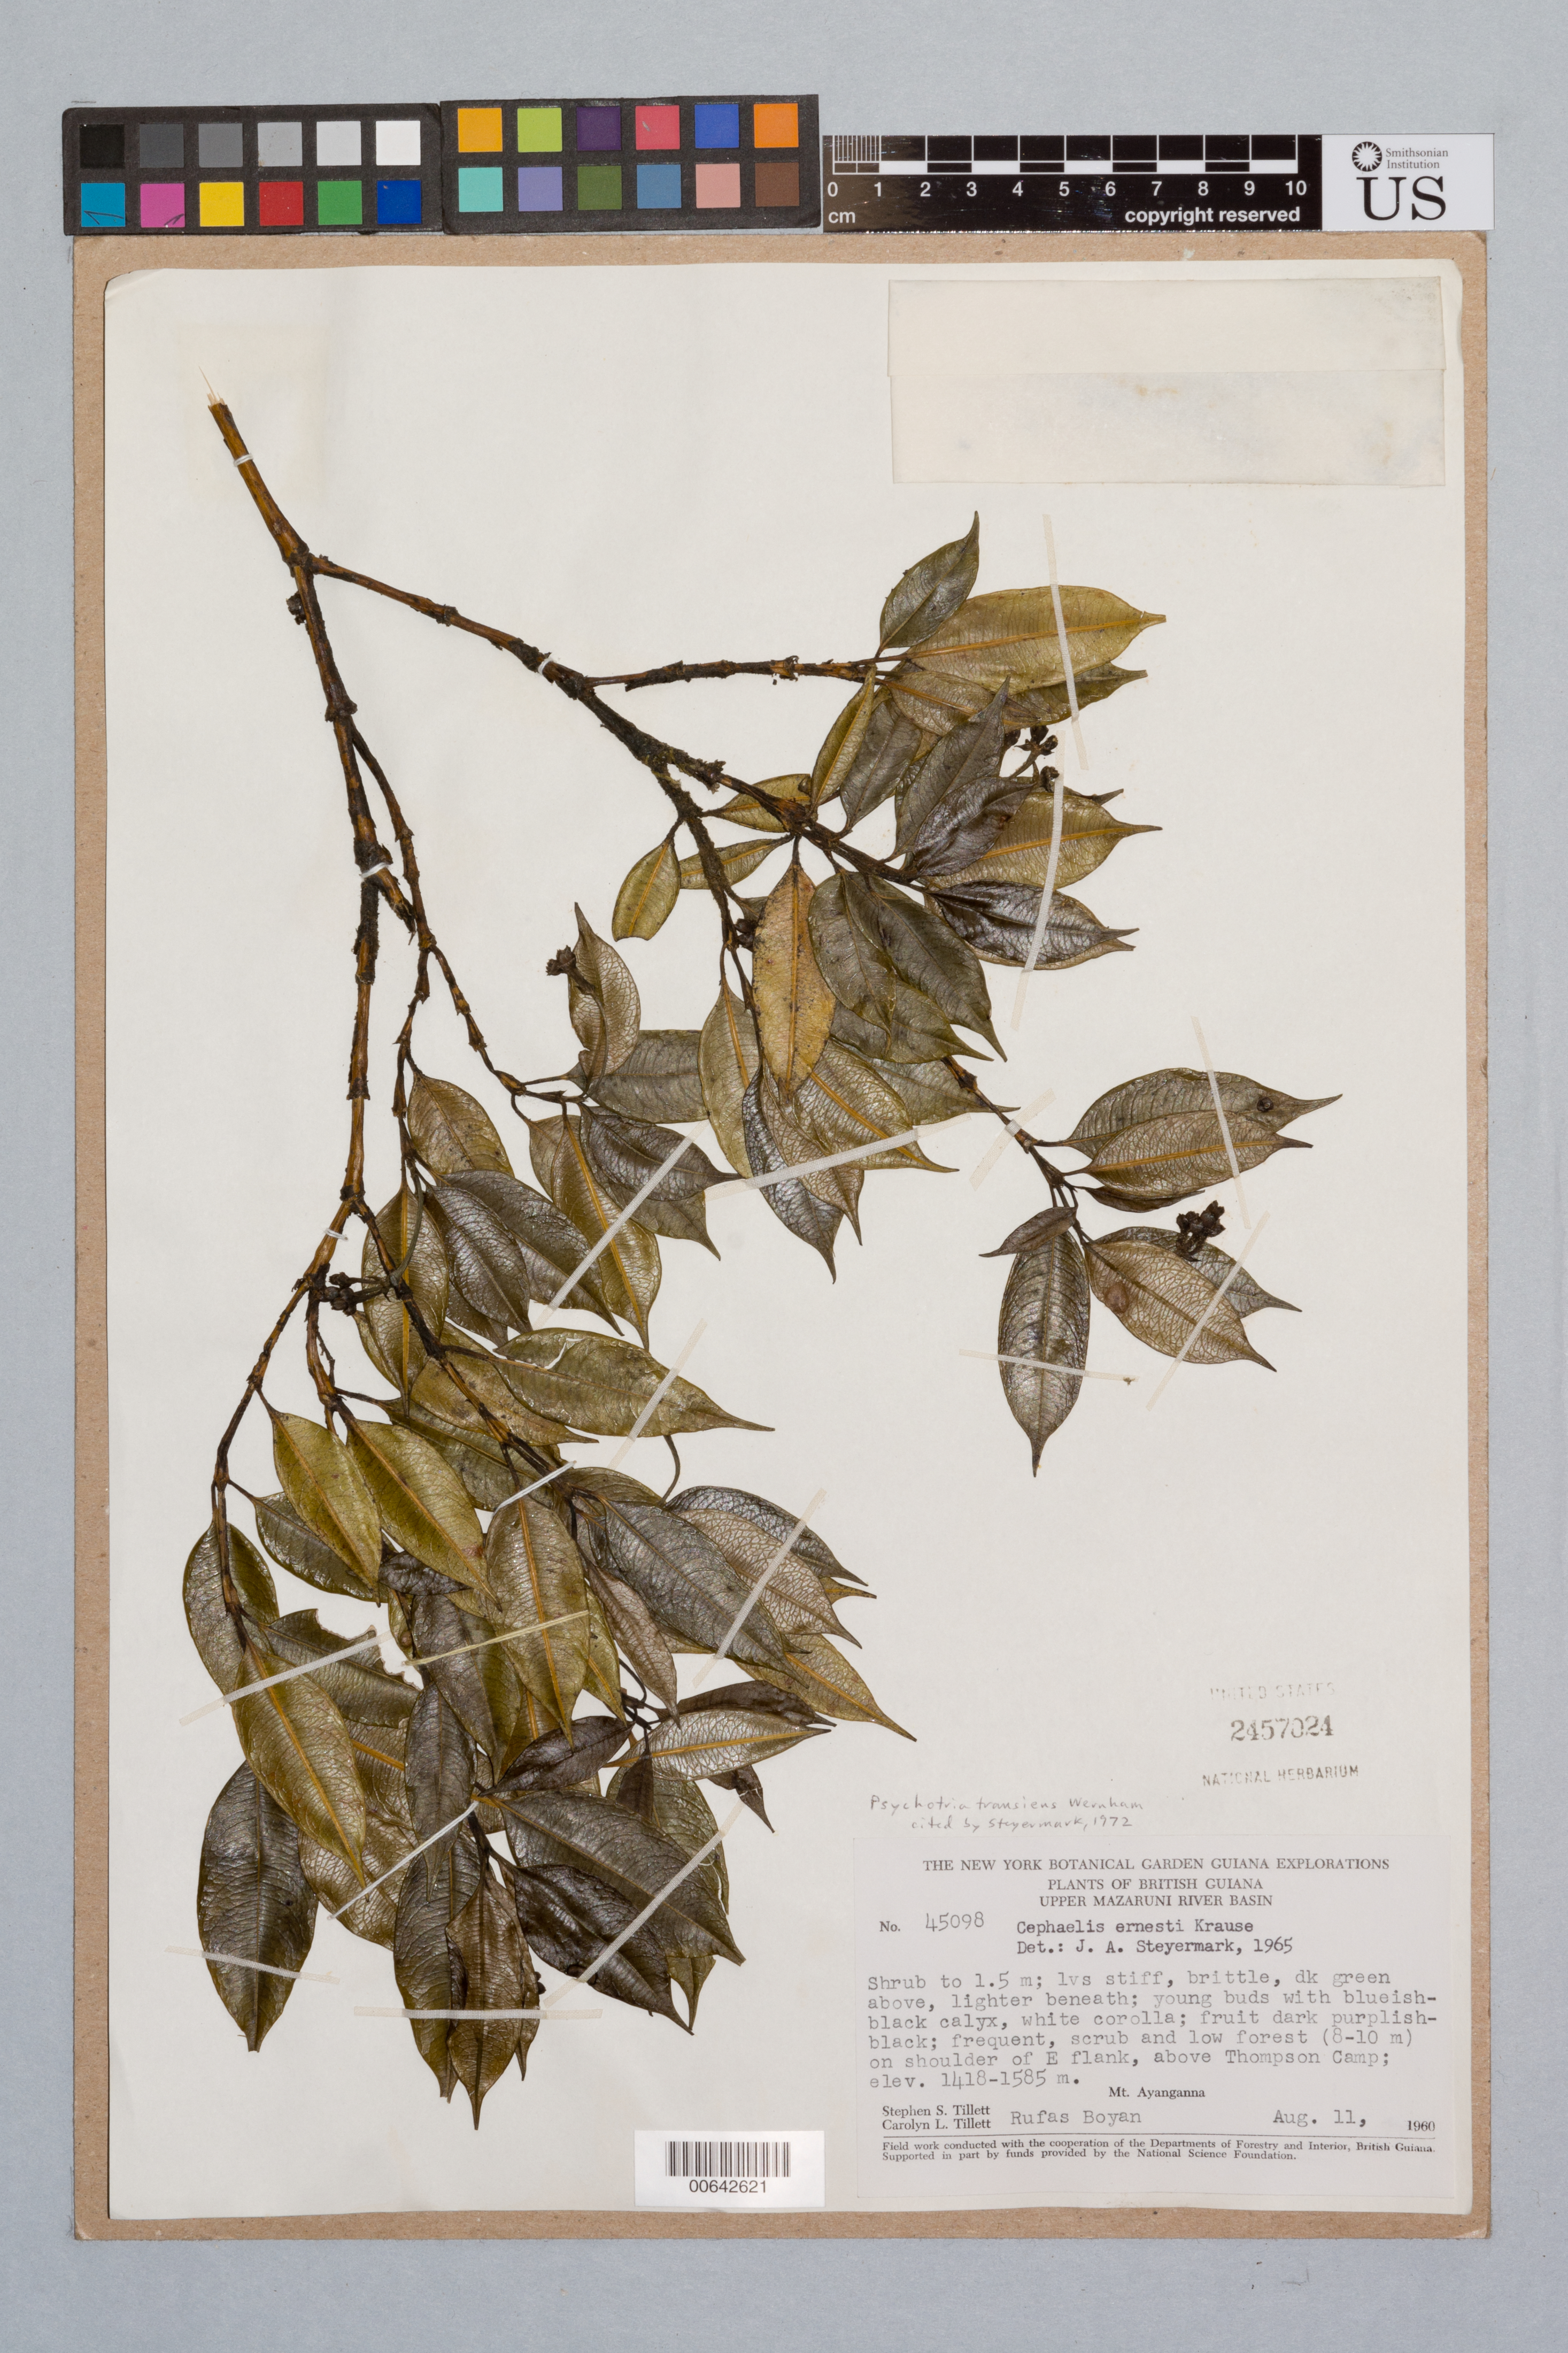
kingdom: Plantae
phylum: Tracheophyta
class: Magnoliopsida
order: Gentianales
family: Rubiaceae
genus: Palicourea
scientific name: Palicourea ernestii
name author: (K. Krause) Delprete & J.H. Kirkbr.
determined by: Kirkbride, J. H., Jr.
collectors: S. S. Tillett, C. L. Tillett & R. Boyan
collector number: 45098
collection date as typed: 11-Aug-60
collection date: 1960-08-11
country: Guyana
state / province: Cuyuni-Mazaruni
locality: Mt. Ayanganna, E flank, above Thompson Camp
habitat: Scrub and low forest (8-10m) on shoulder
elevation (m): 1418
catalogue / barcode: US 2457024